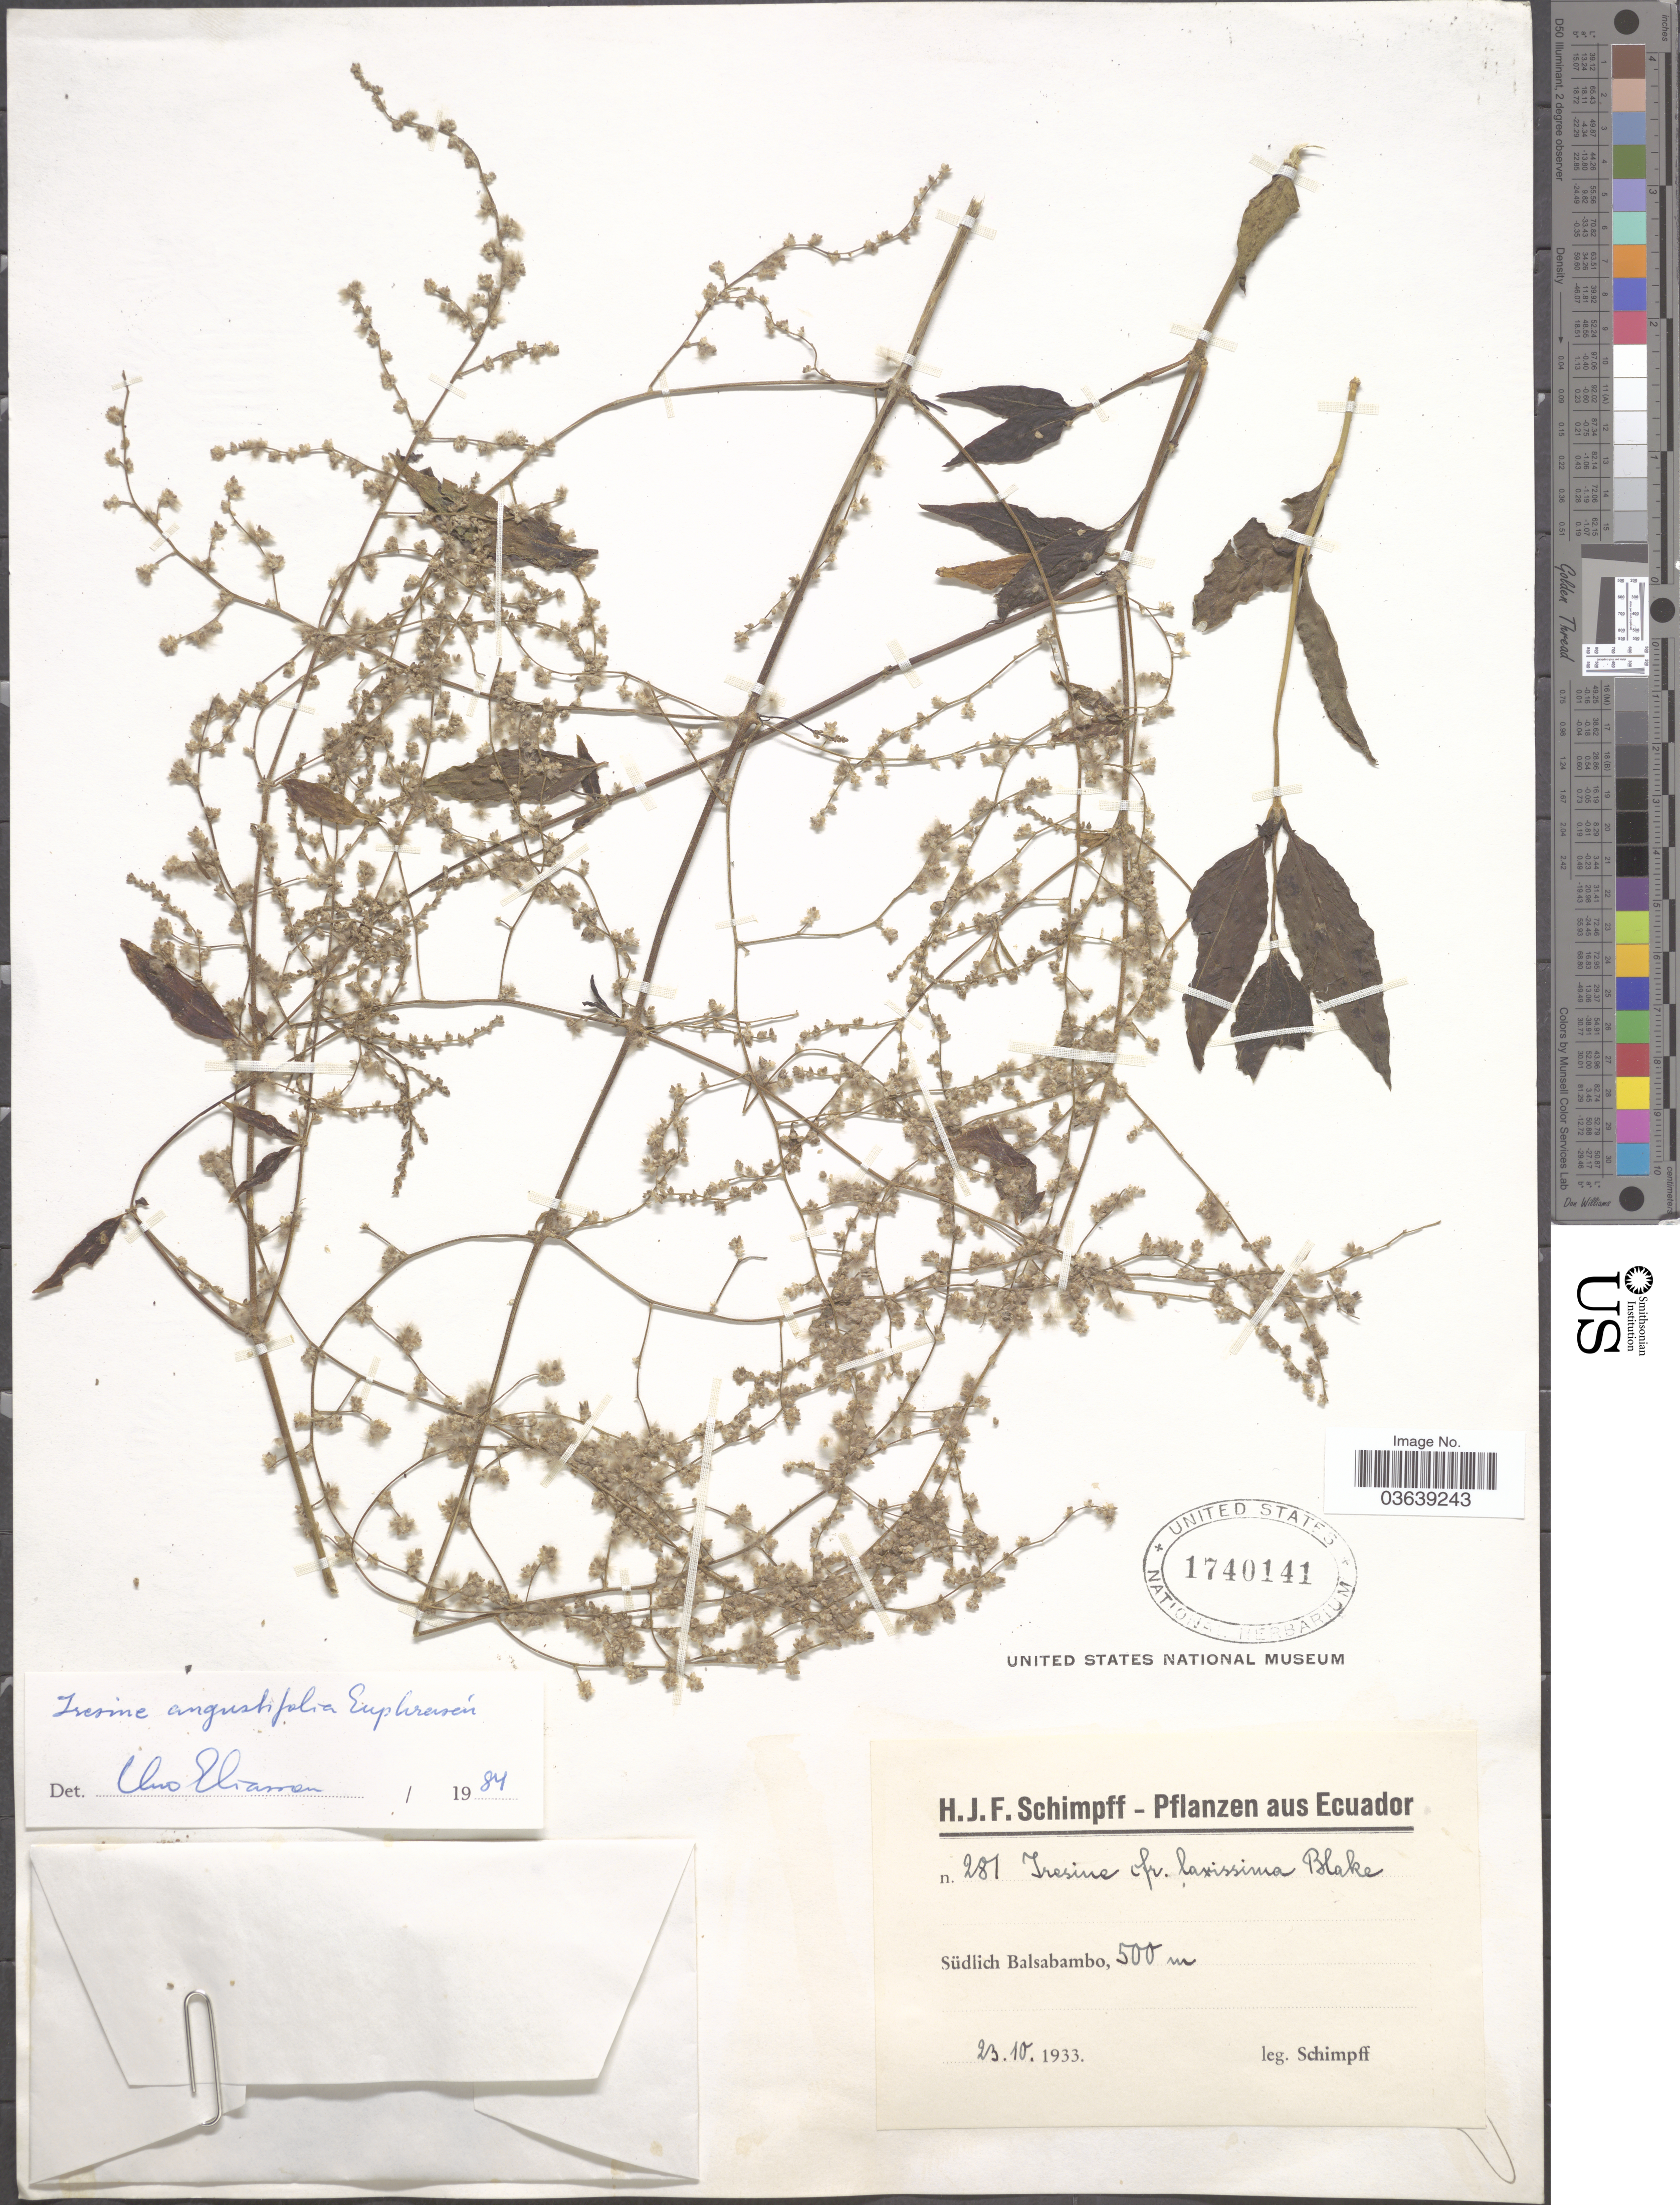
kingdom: Plantae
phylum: Tracheophyta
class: Magnoliopsida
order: Caryophyllales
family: Amaranthaceae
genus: Iresine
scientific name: Iresine angustifolia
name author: Euphrasén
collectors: H. Schimpff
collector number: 281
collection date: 1933-10-23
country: Ecuador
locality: Südlich Balsabambo.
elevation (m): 500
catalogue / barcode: US 1740141